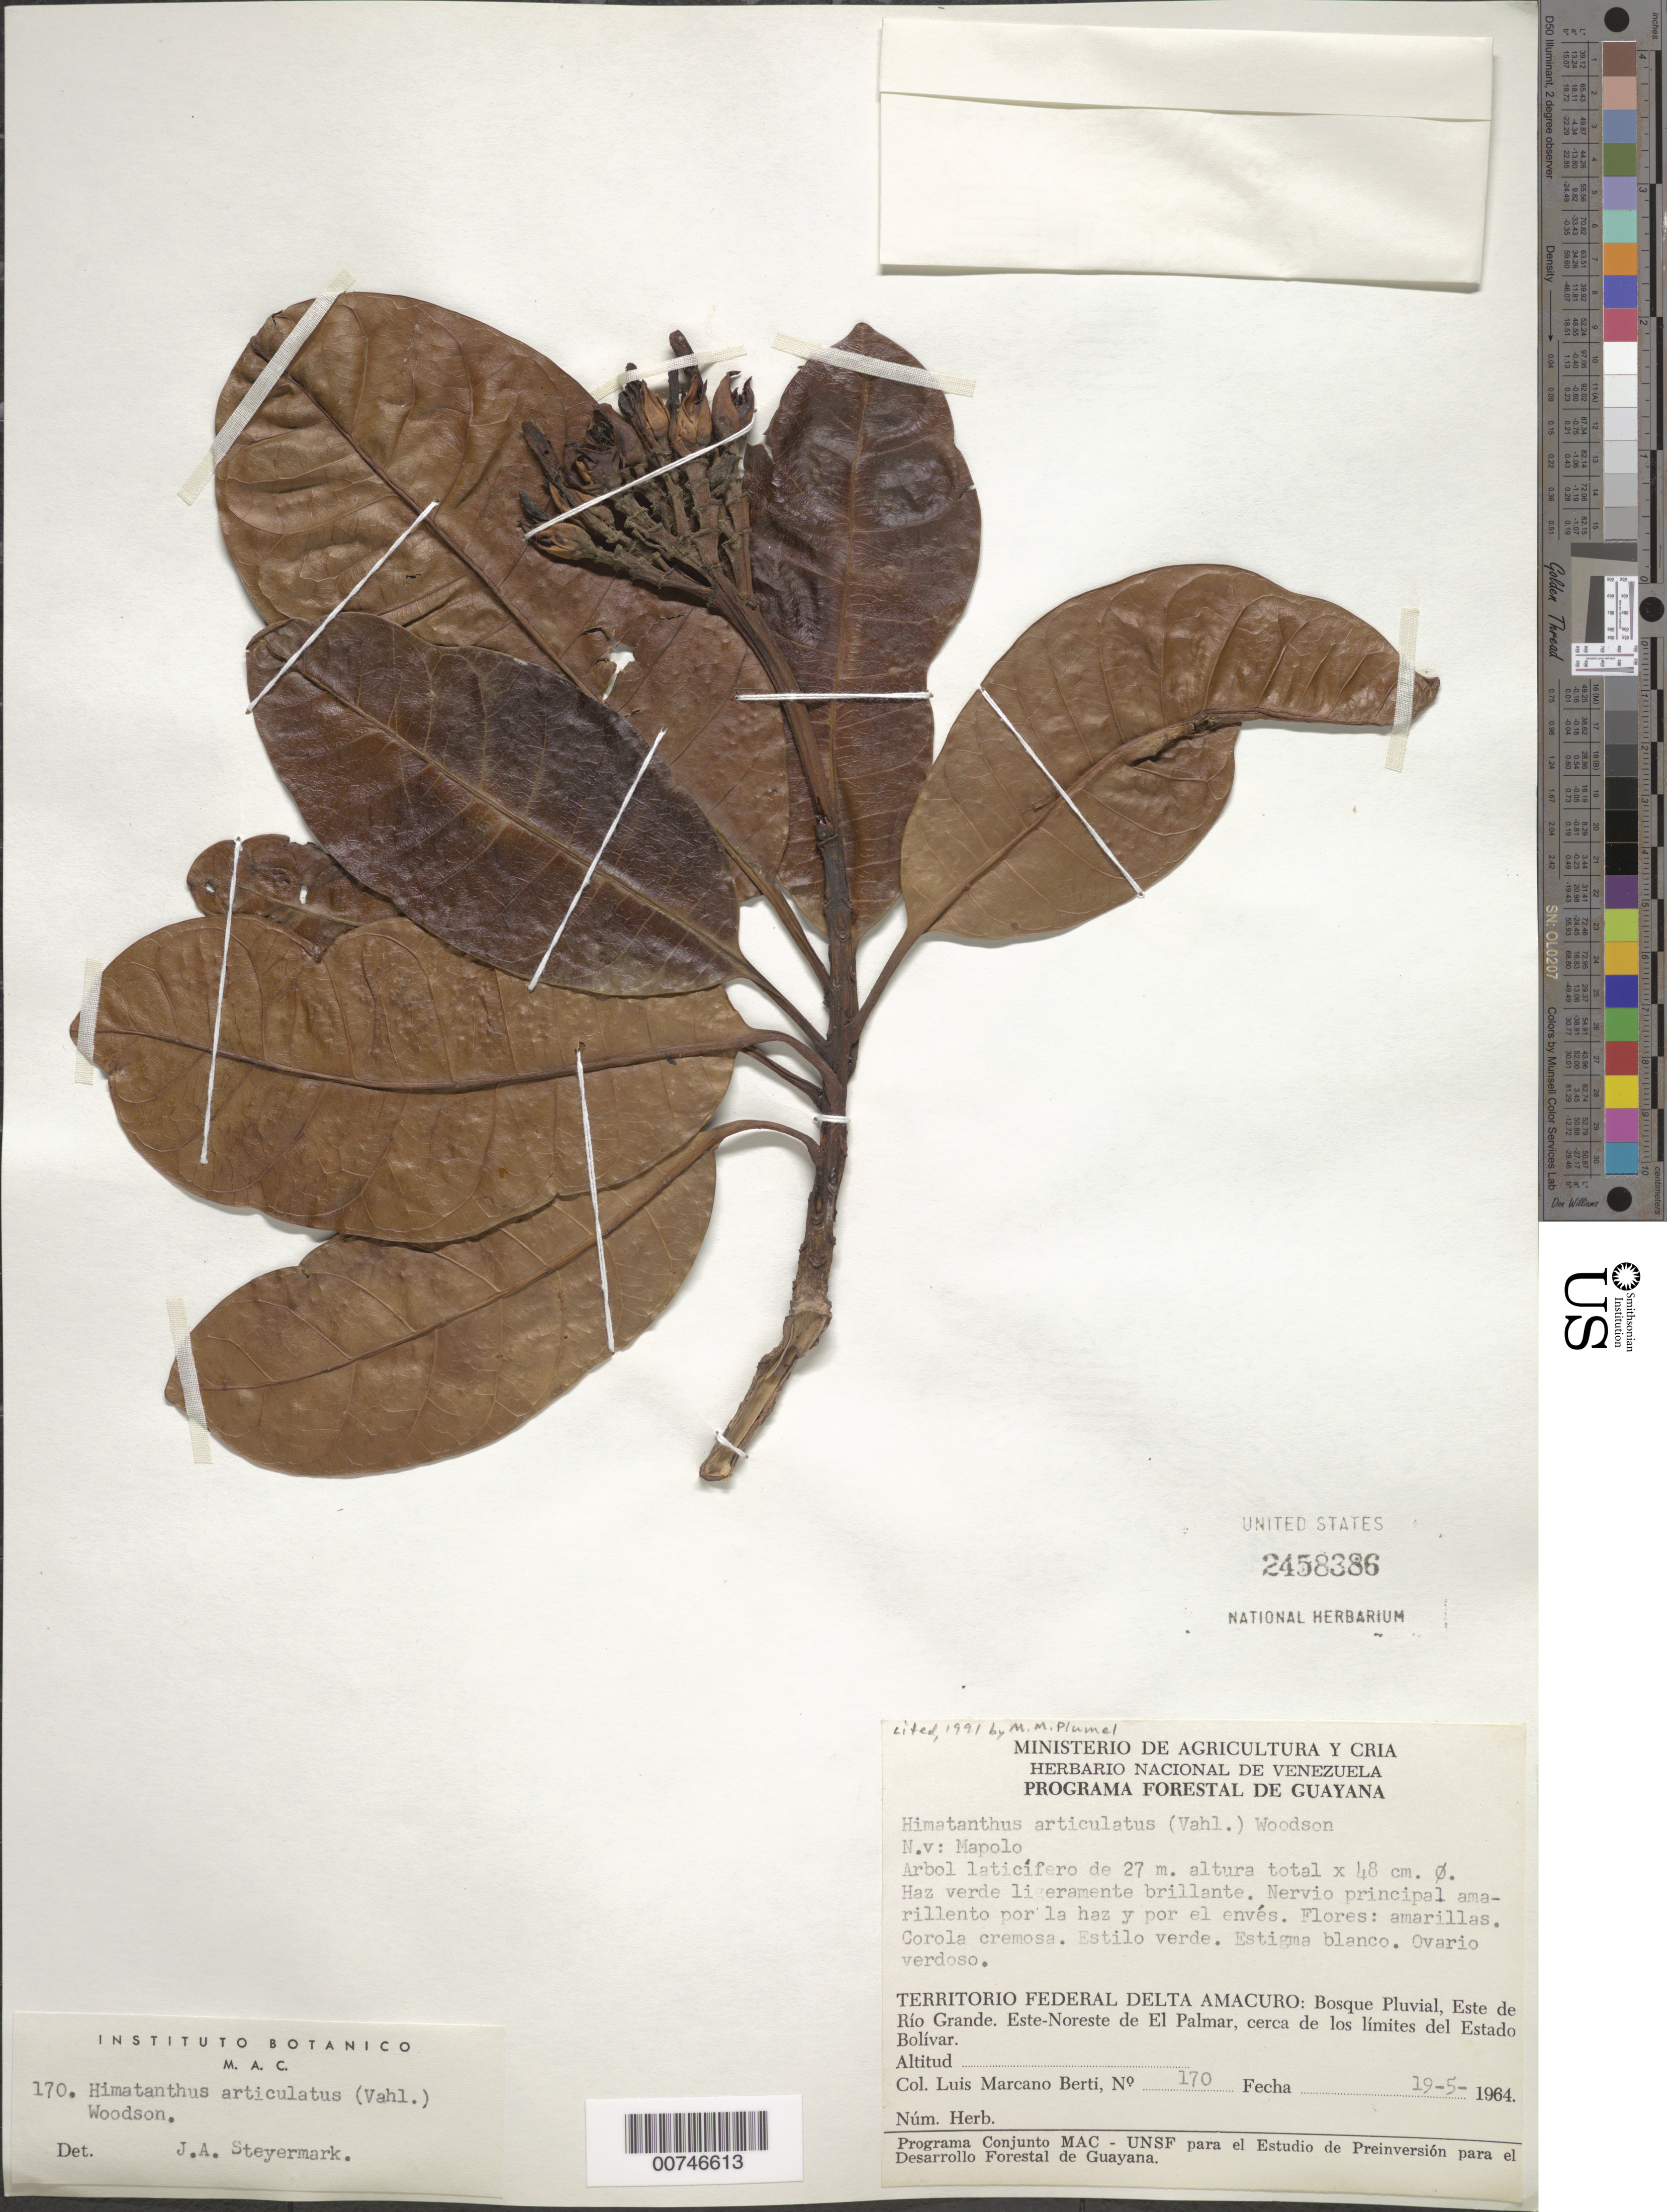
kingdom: Plantae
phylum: Tracheophyta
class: Magnoliopsida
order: Gentianales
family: Apocynaceae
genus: Himatanthus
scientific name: Himatanthus articulatus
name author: (Vahl) Woodson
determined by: Steyermark, Julian A., (VEN)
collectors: L. Marcano-Berti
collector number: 170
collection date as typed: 19-May-64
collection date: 1964-05-19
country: Venezuela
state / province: Delta Amacuro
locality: Este de Río Grande, ENE de El Palmar, cerca de los limites del Estado Bolívar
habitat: Bosque pluvial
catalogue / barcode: US 2458386